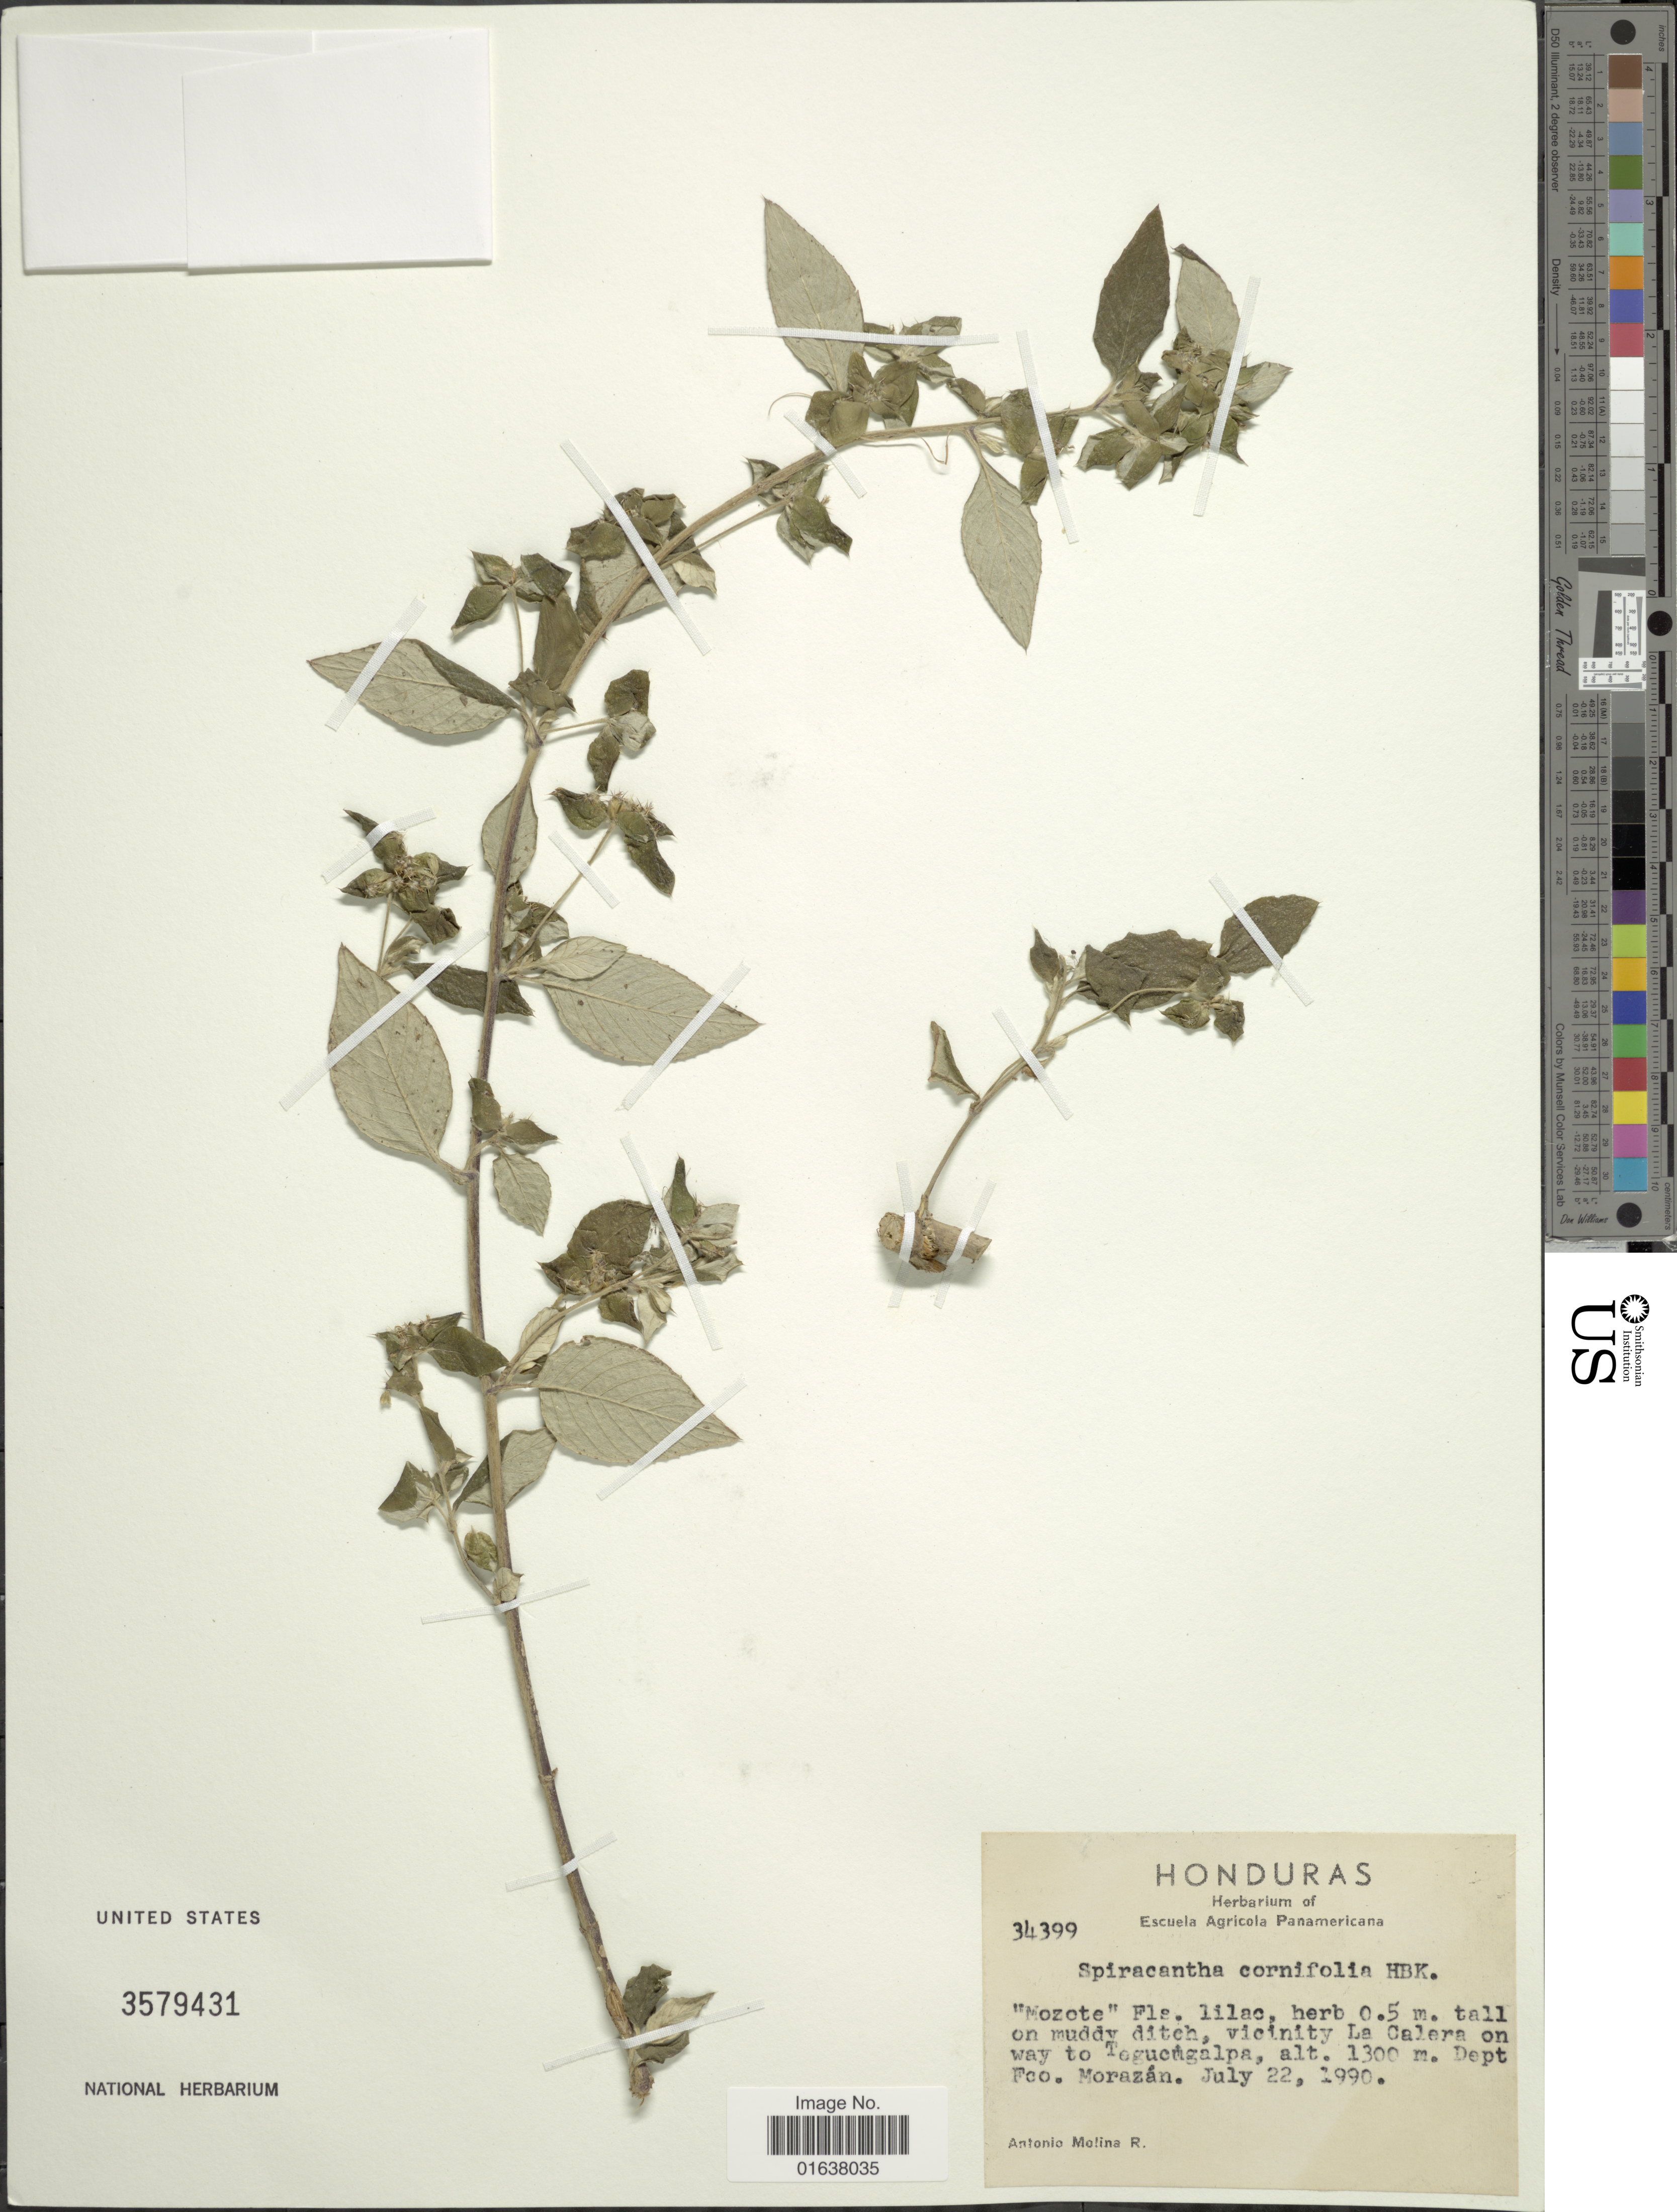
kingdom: Plantae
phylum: Tracheophyta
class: Magnoliopsida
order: Asterales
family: Asteraceae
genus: Spiracantha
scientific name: Spiracantha cornifolia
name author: Kunth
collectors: A. Molina R.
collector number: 34399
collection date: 1990-07-22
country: Honduras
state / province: Fco. Morazán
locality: Vicinity of La Calera on way to Tegucugalpa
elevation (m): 1300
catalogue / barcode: US 3579431